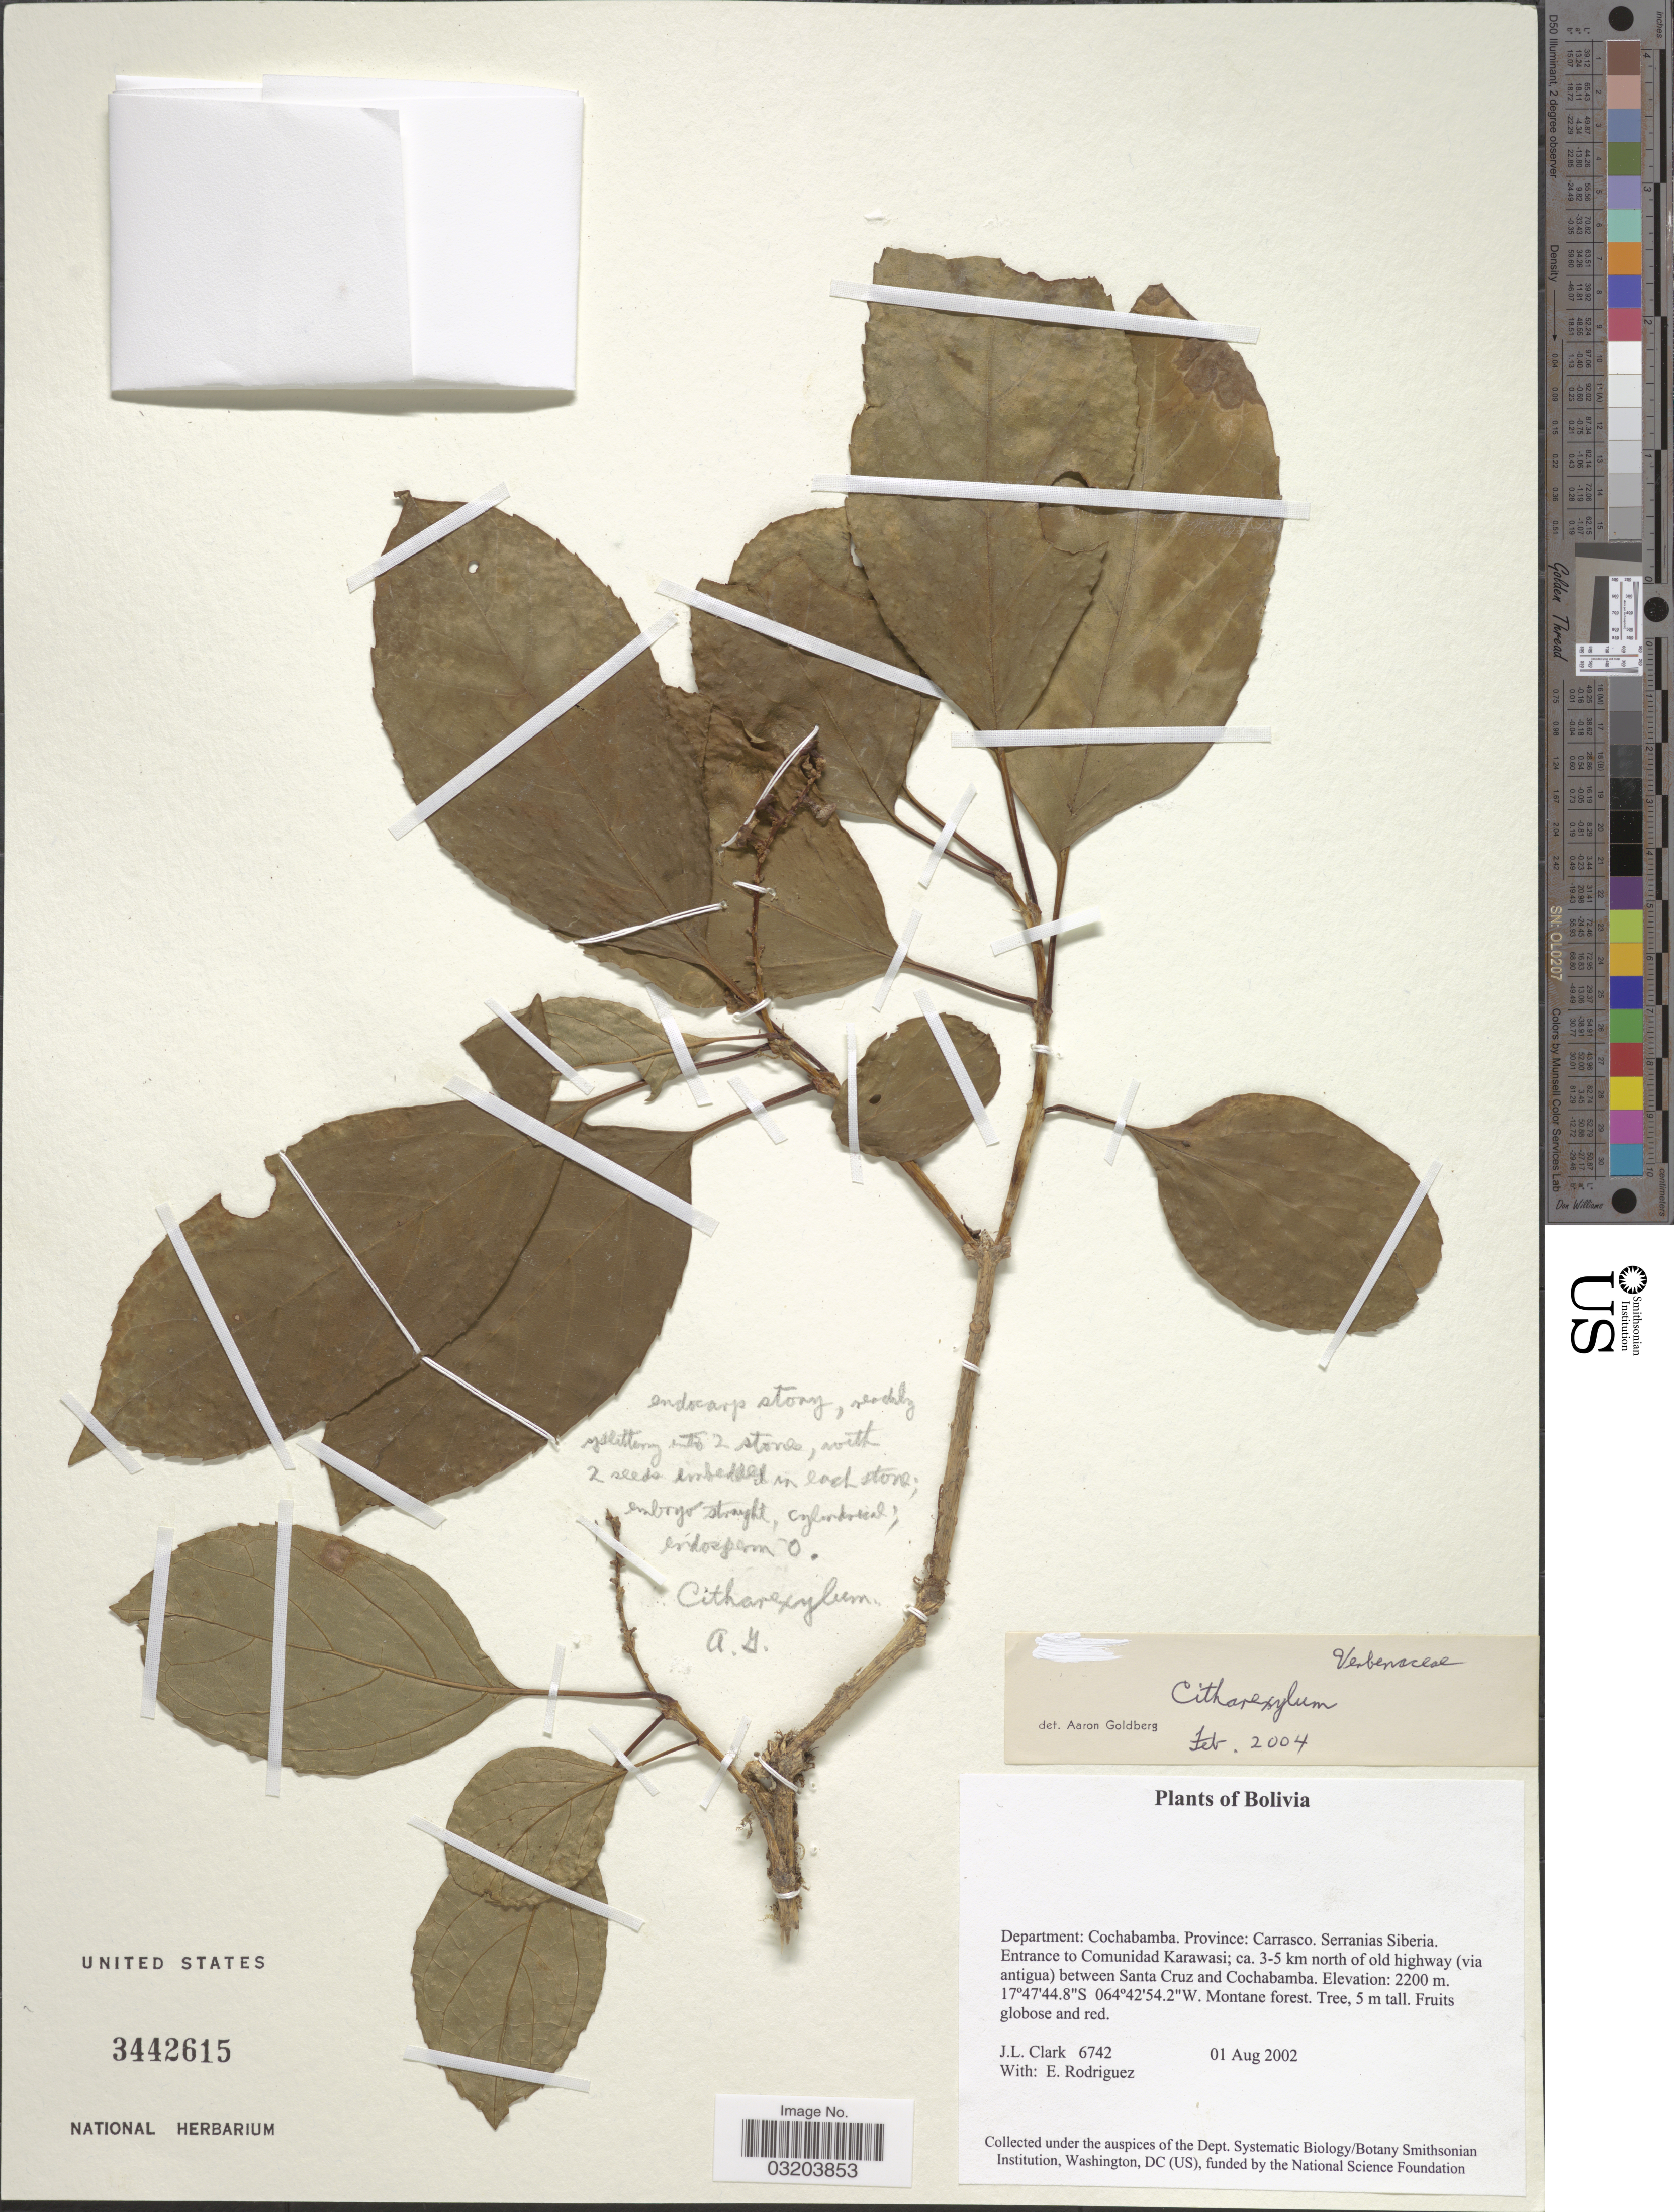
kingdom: Plantae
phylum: Tracheophyta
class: Magnoliopsida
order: Lamiales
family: Verbenaceae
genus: Citharexylum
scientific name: Citharexylum sp.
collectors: J. L. Clark & E. Rodriguez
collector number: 6742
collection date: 2002-08-01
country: Bolivia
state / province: Cochabamba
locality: Department: Cochabamba. Province: Carrasco. Serranias Siberia. Entrance to Comunidad Karawasi; ca. 3-5 km north of old highway (via antigua) between Santa Cruz and Cochabamba.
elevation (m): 2200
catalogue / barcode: US 3442615